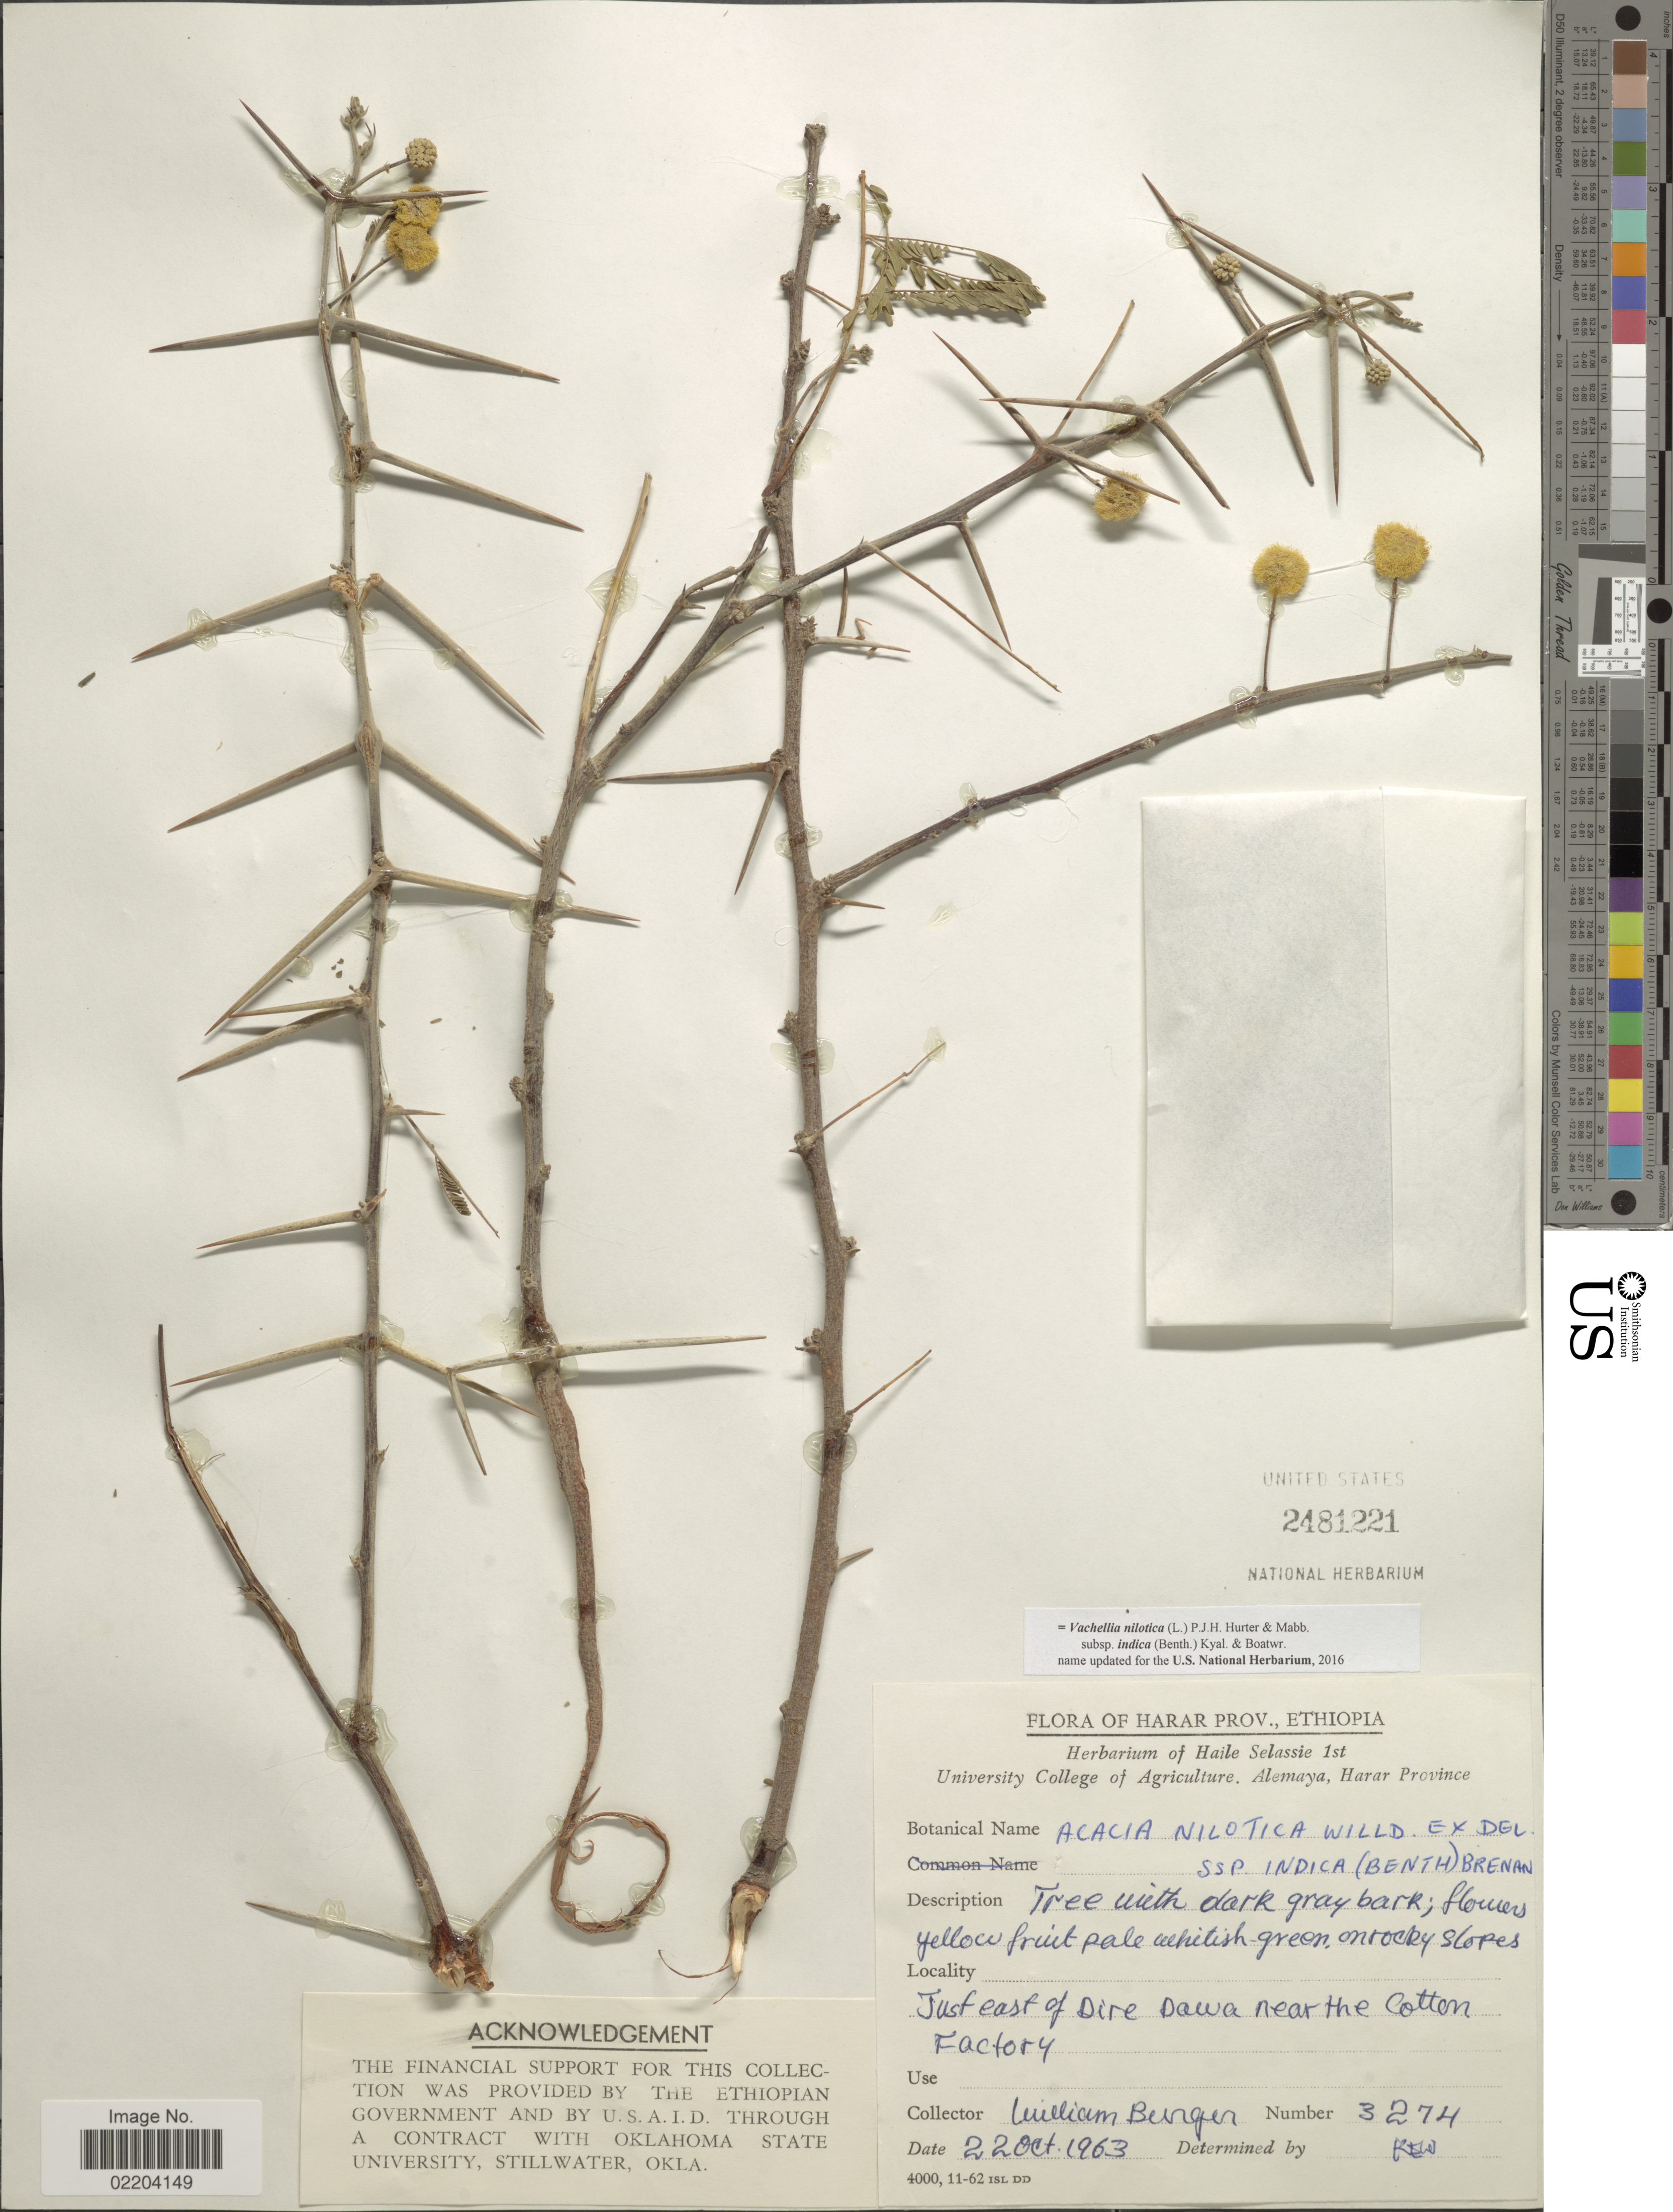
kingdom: Plantae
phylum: Tracheophyta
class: Magnoliopsida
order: Fabales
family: Fabaceae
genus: Vachellia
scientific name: Vachellia nilotica subsp. indica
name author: (Benth.) Kyal. & Boatwr.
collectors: W. Burger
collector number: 3274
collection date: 1963-10-22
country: Ethiopia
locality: Harar Prov., Ethiopia. Just east of Sire Dawa near the Cotton Factory.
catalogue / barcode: US 2481221